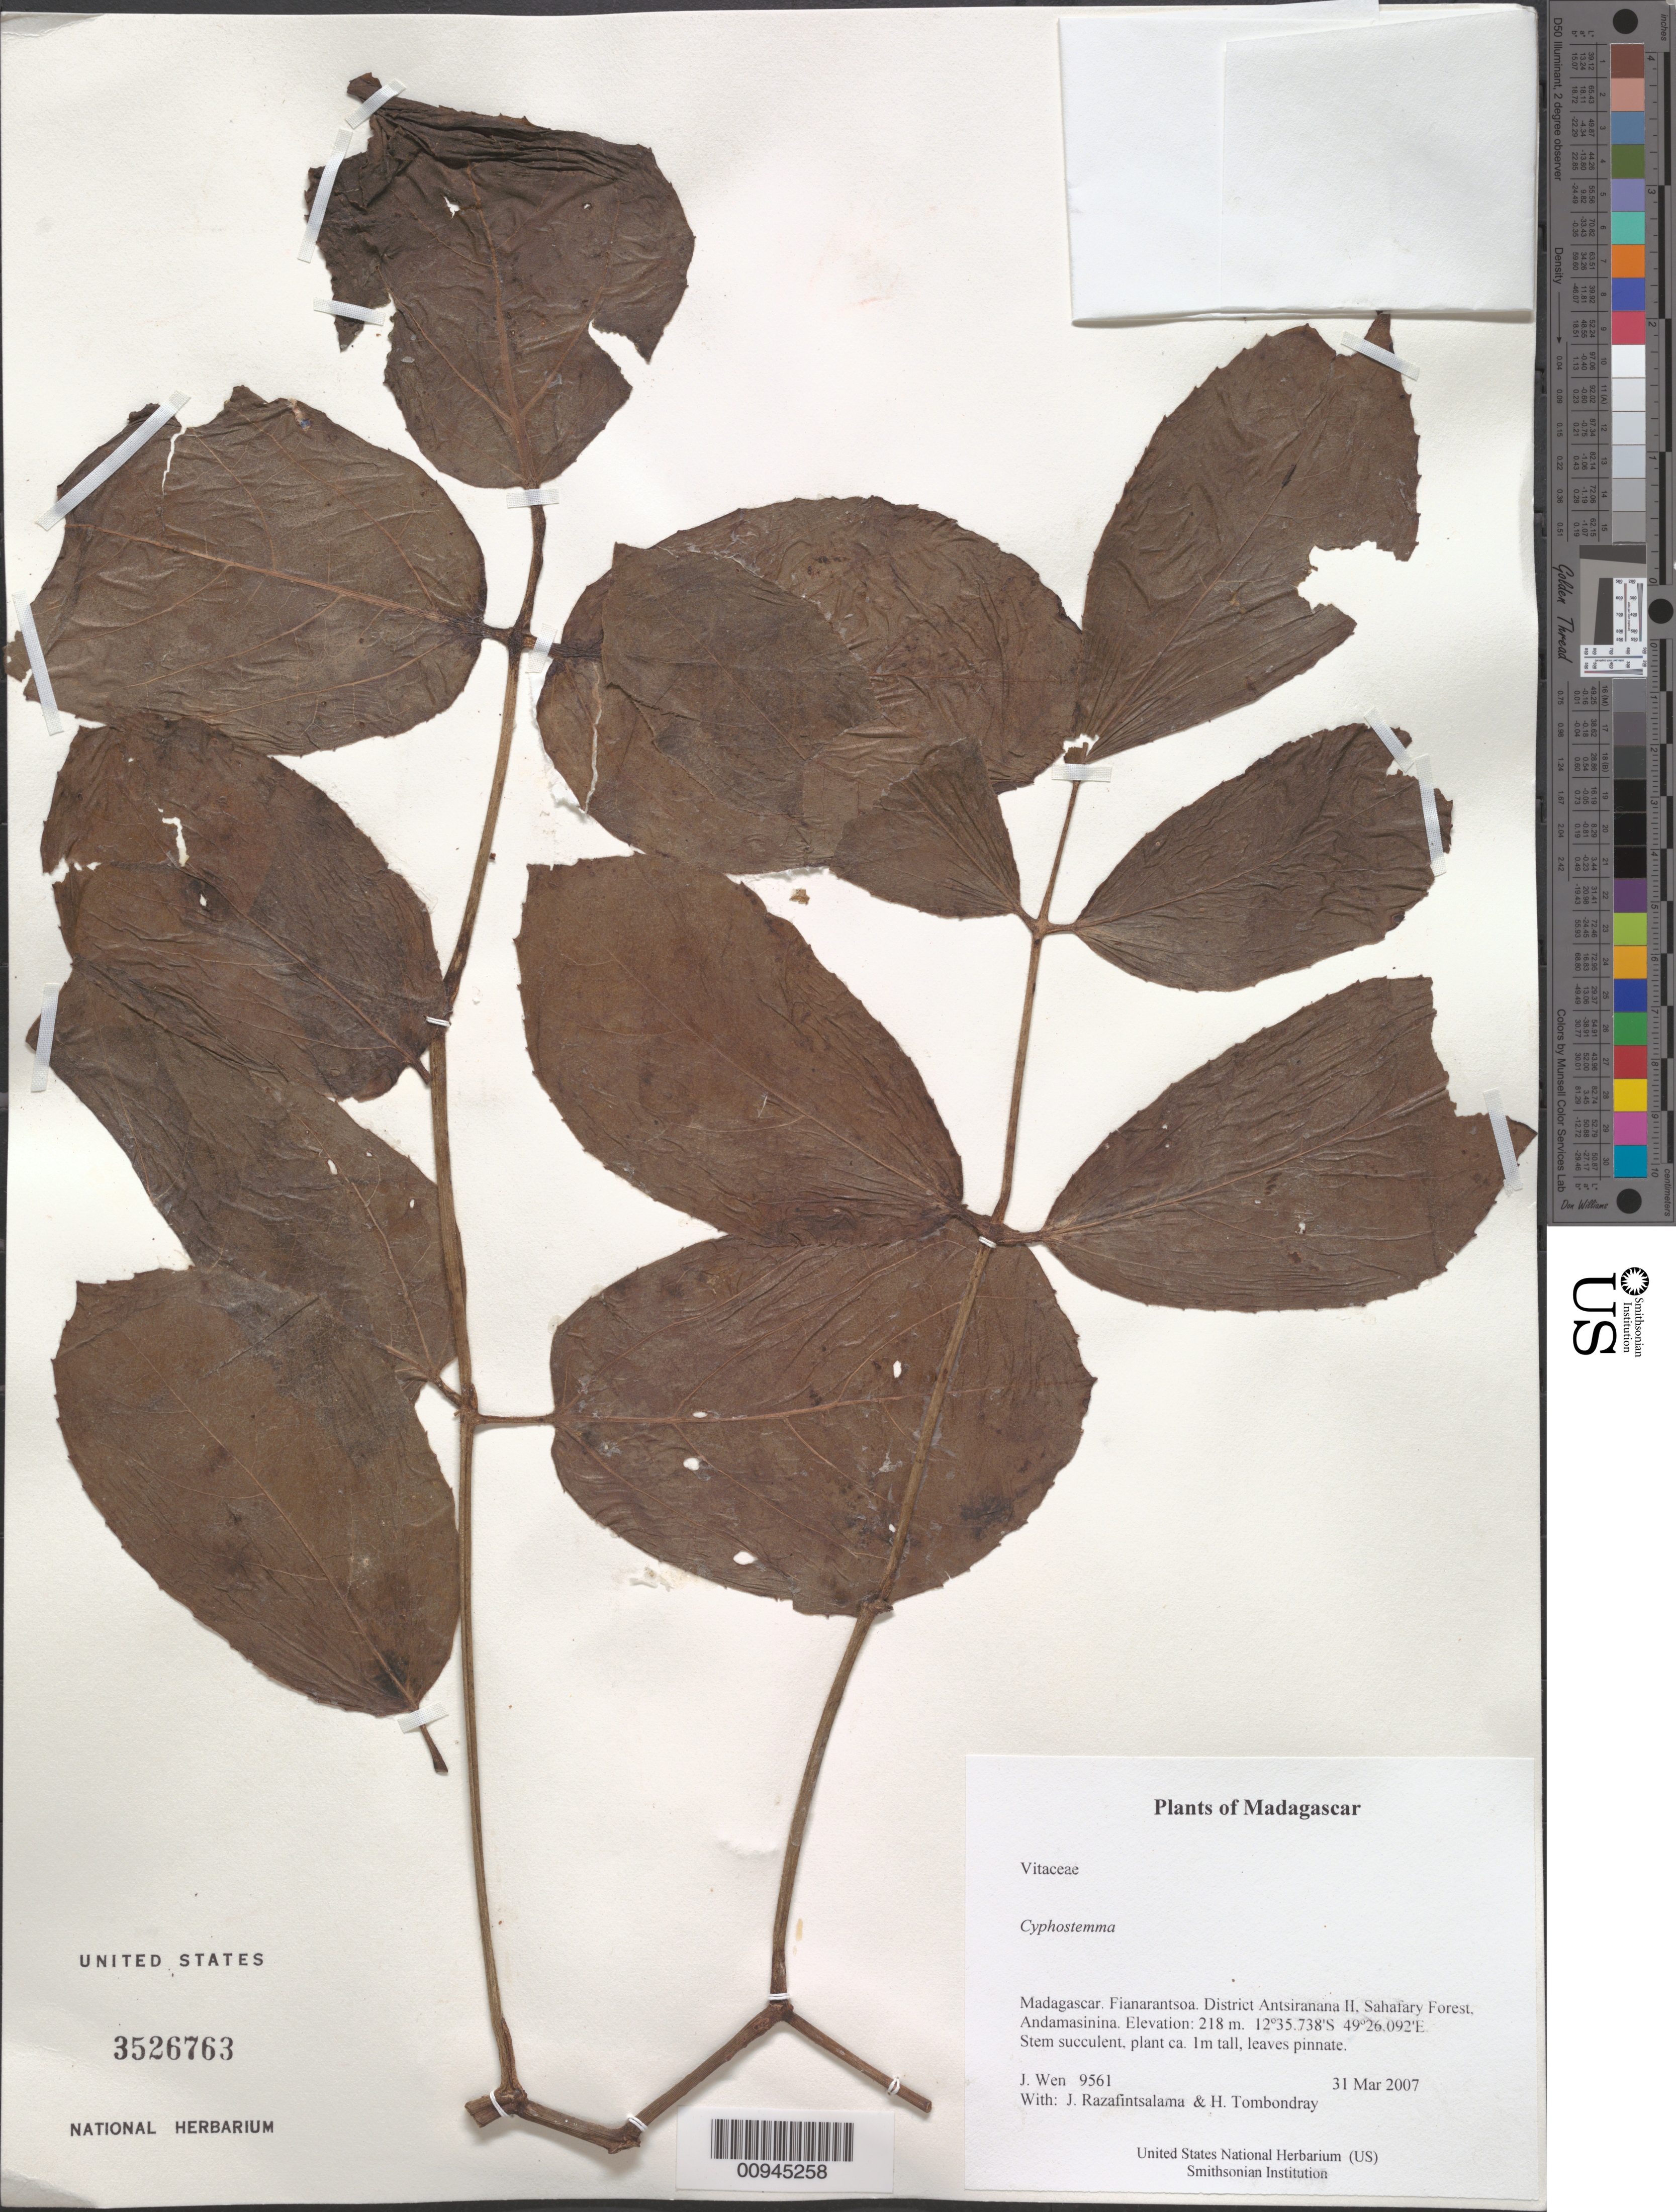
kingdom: Plantae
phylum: Tracheophyta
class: Magnoliopsida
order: Vitales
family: Vitaceae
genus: Cyphostemma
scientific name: Cyphostemma sp.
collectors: J. Wen, J. Razafintsalama & H. Tombondray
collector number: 9561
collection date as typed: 31 Mar 2007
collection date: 2007-03-31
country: Madagascar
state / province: Diana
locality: District Antsiranana II, Sahafary Forest, Andamasinina.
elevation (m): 218